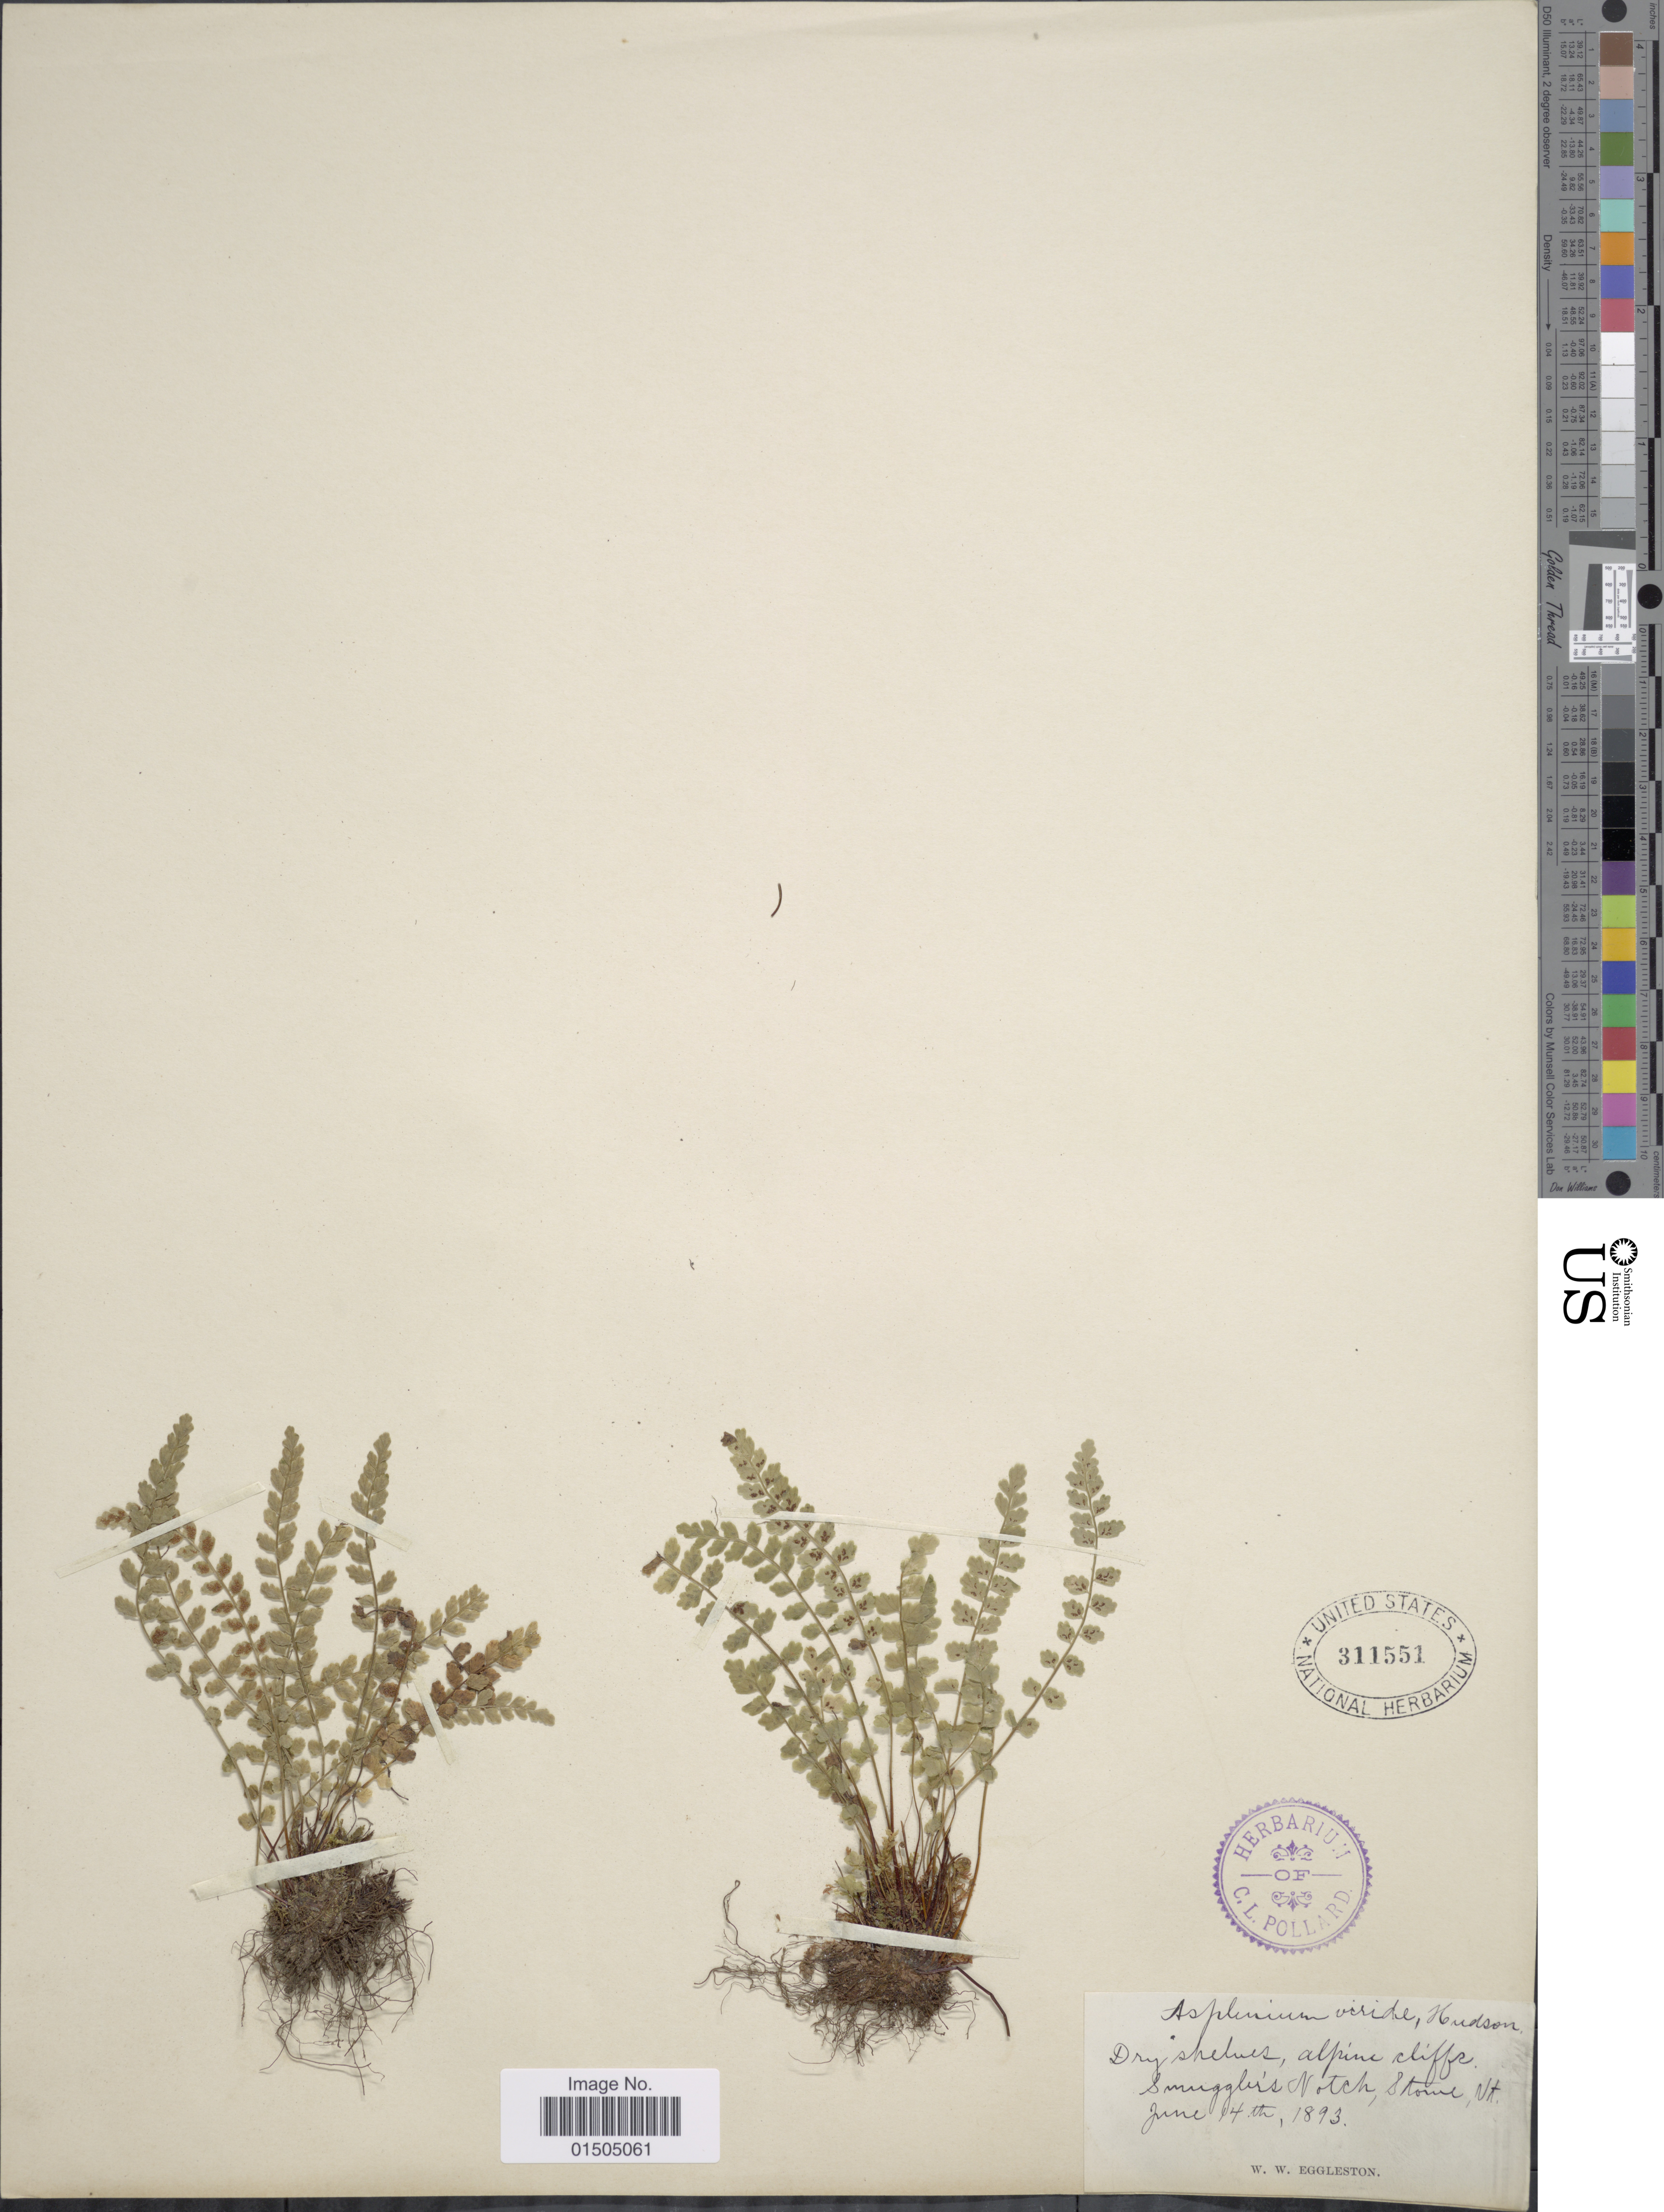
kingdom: Plantae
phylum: Tracheophyta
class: Polypodiopsida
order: Polypodiales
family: Aspleniaceae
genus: Asplenium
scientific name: Asplenium trichomanes-ramosum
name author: L.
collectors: W. W. Eggleston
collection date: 1893-06-14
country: United States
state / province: Vermont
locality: Dry shelves, alpine cliffs. Smuggler's Notch, Stowe.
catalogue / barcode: US 311551